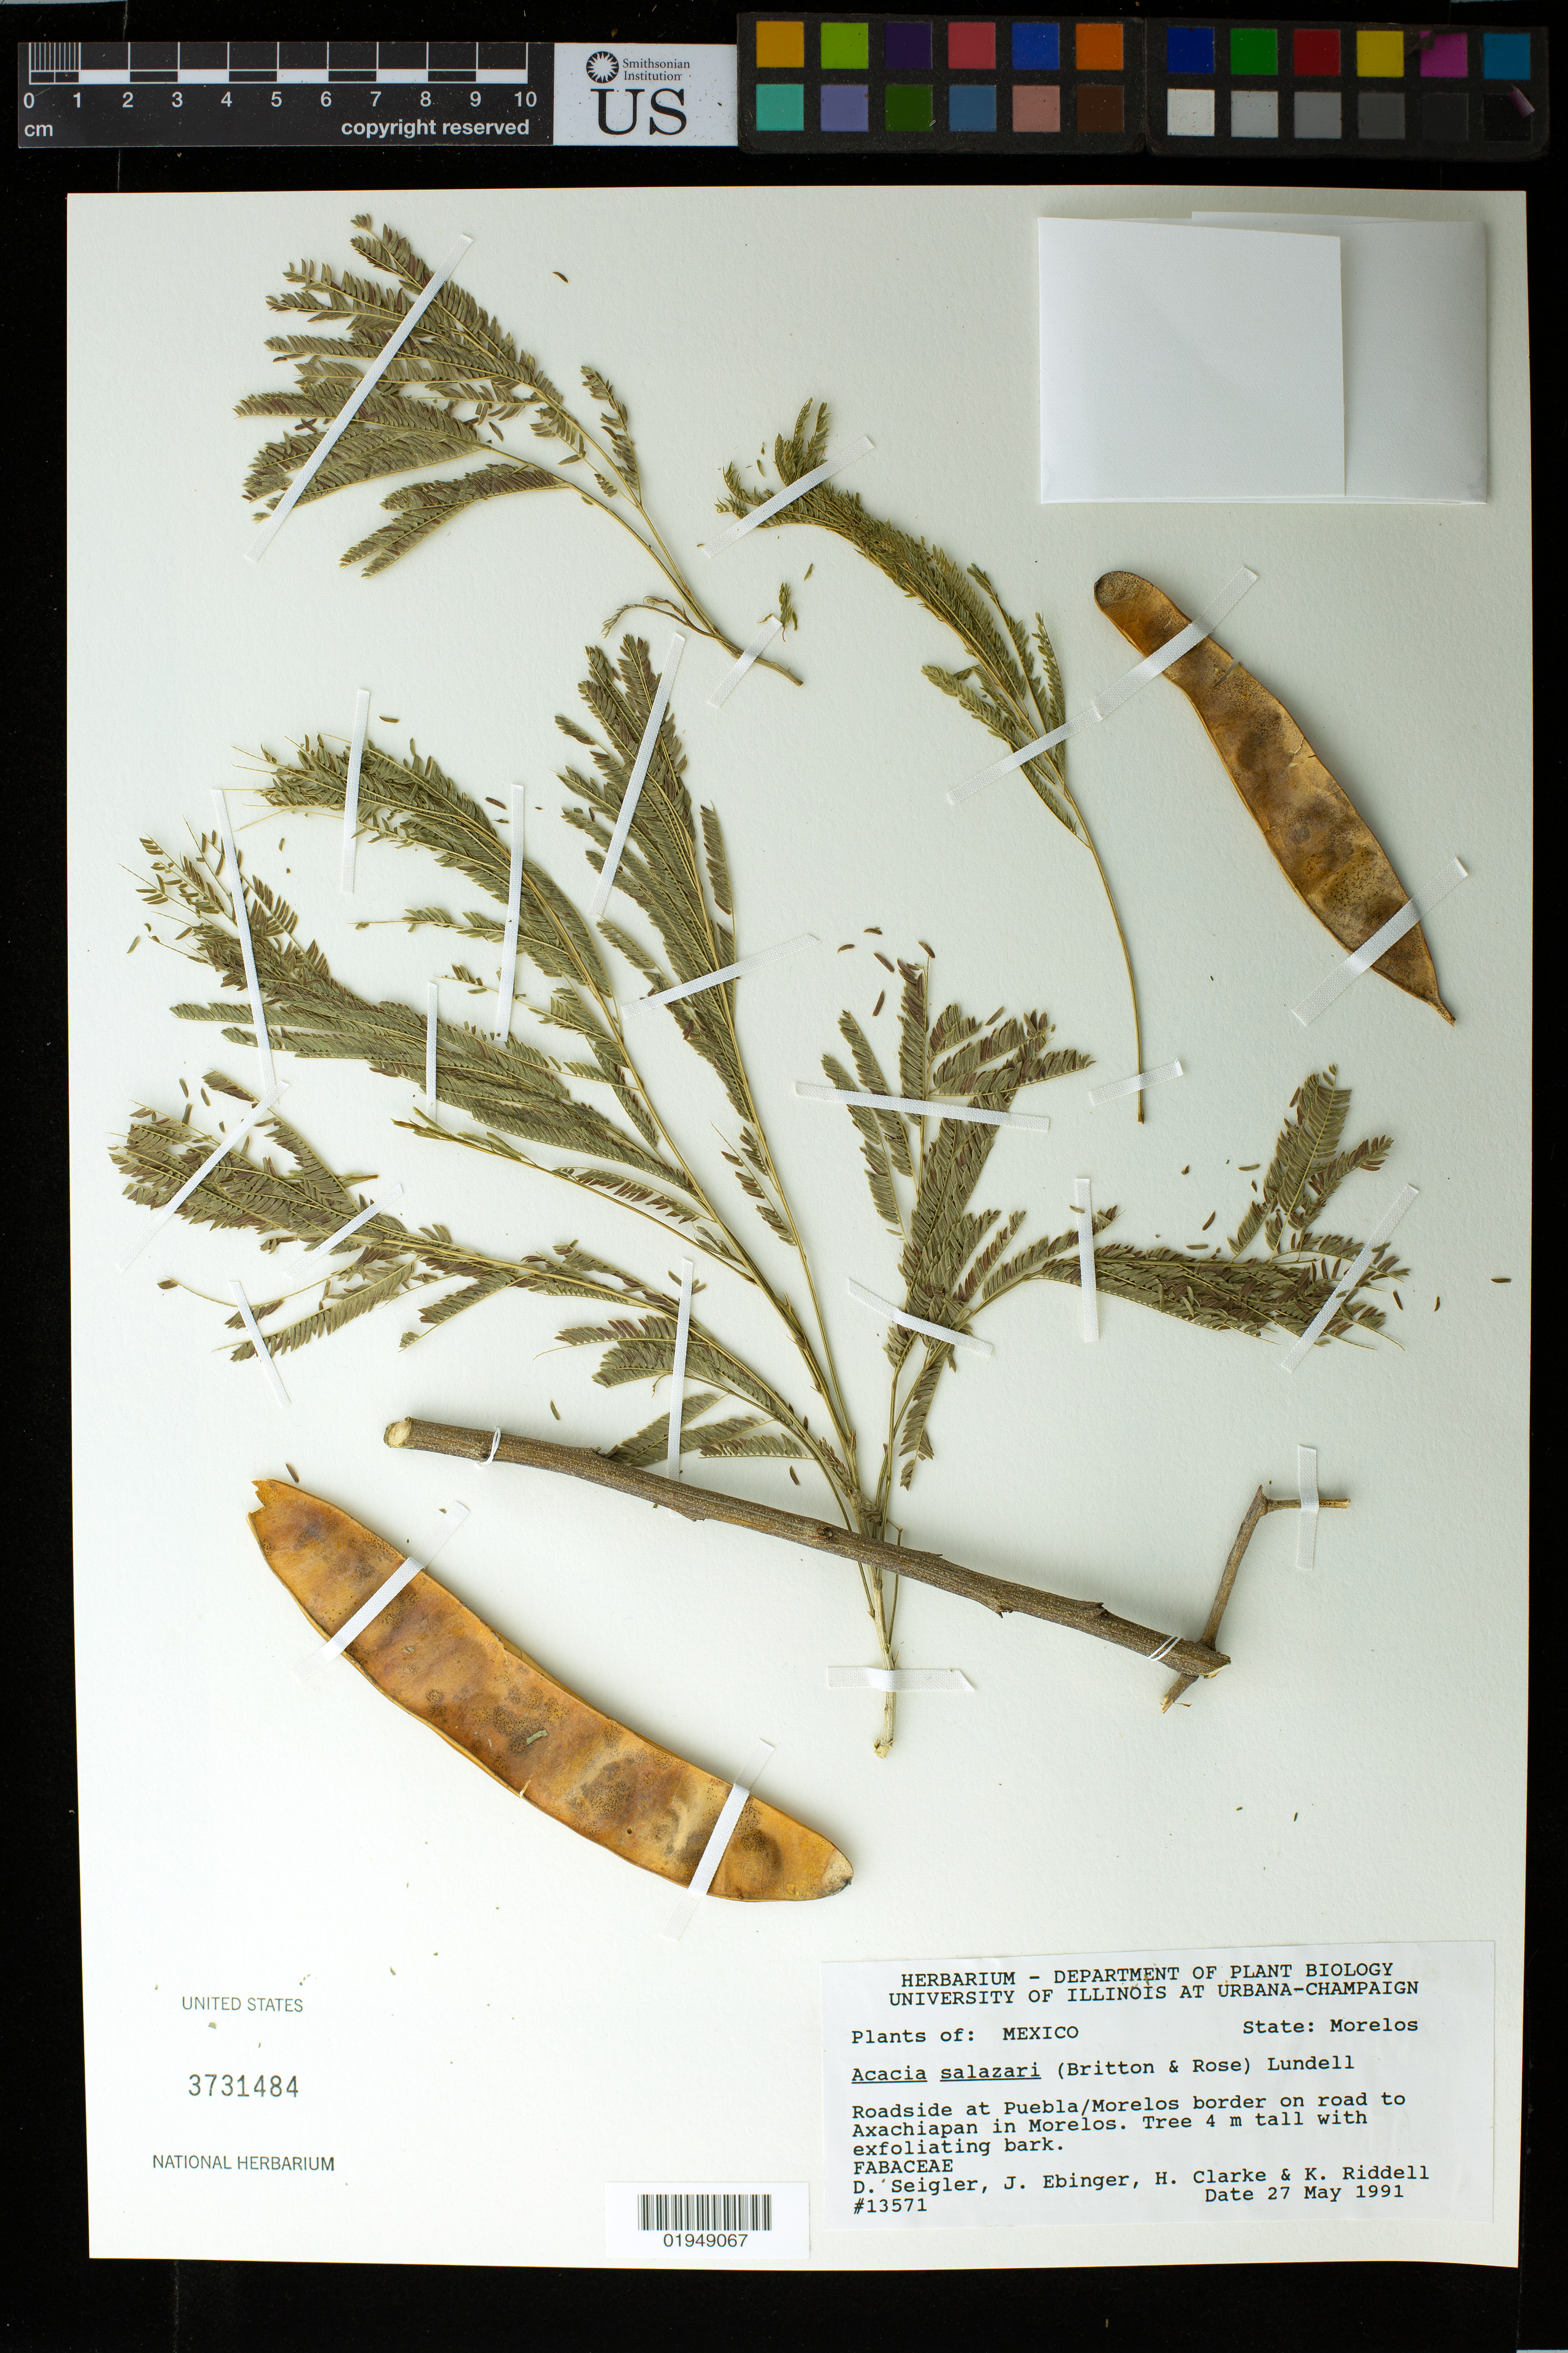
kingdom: Plantae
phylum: Tracheophyta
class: Magnoliopsida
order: Fabales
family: Fabaceae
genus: Mariosousa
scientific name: Mariosousa salazarii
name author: (Britton & Rose) Seigler & Ebinger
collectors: D. Seigler, J. Ebinger, K. Clarke & Riddell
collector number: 13571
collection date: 1991-05-27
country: Mexico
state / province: Morelos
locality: Puebla/Morelos border on road to Axachiapan in Morelos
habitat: Roadside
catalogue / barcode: US 3731484